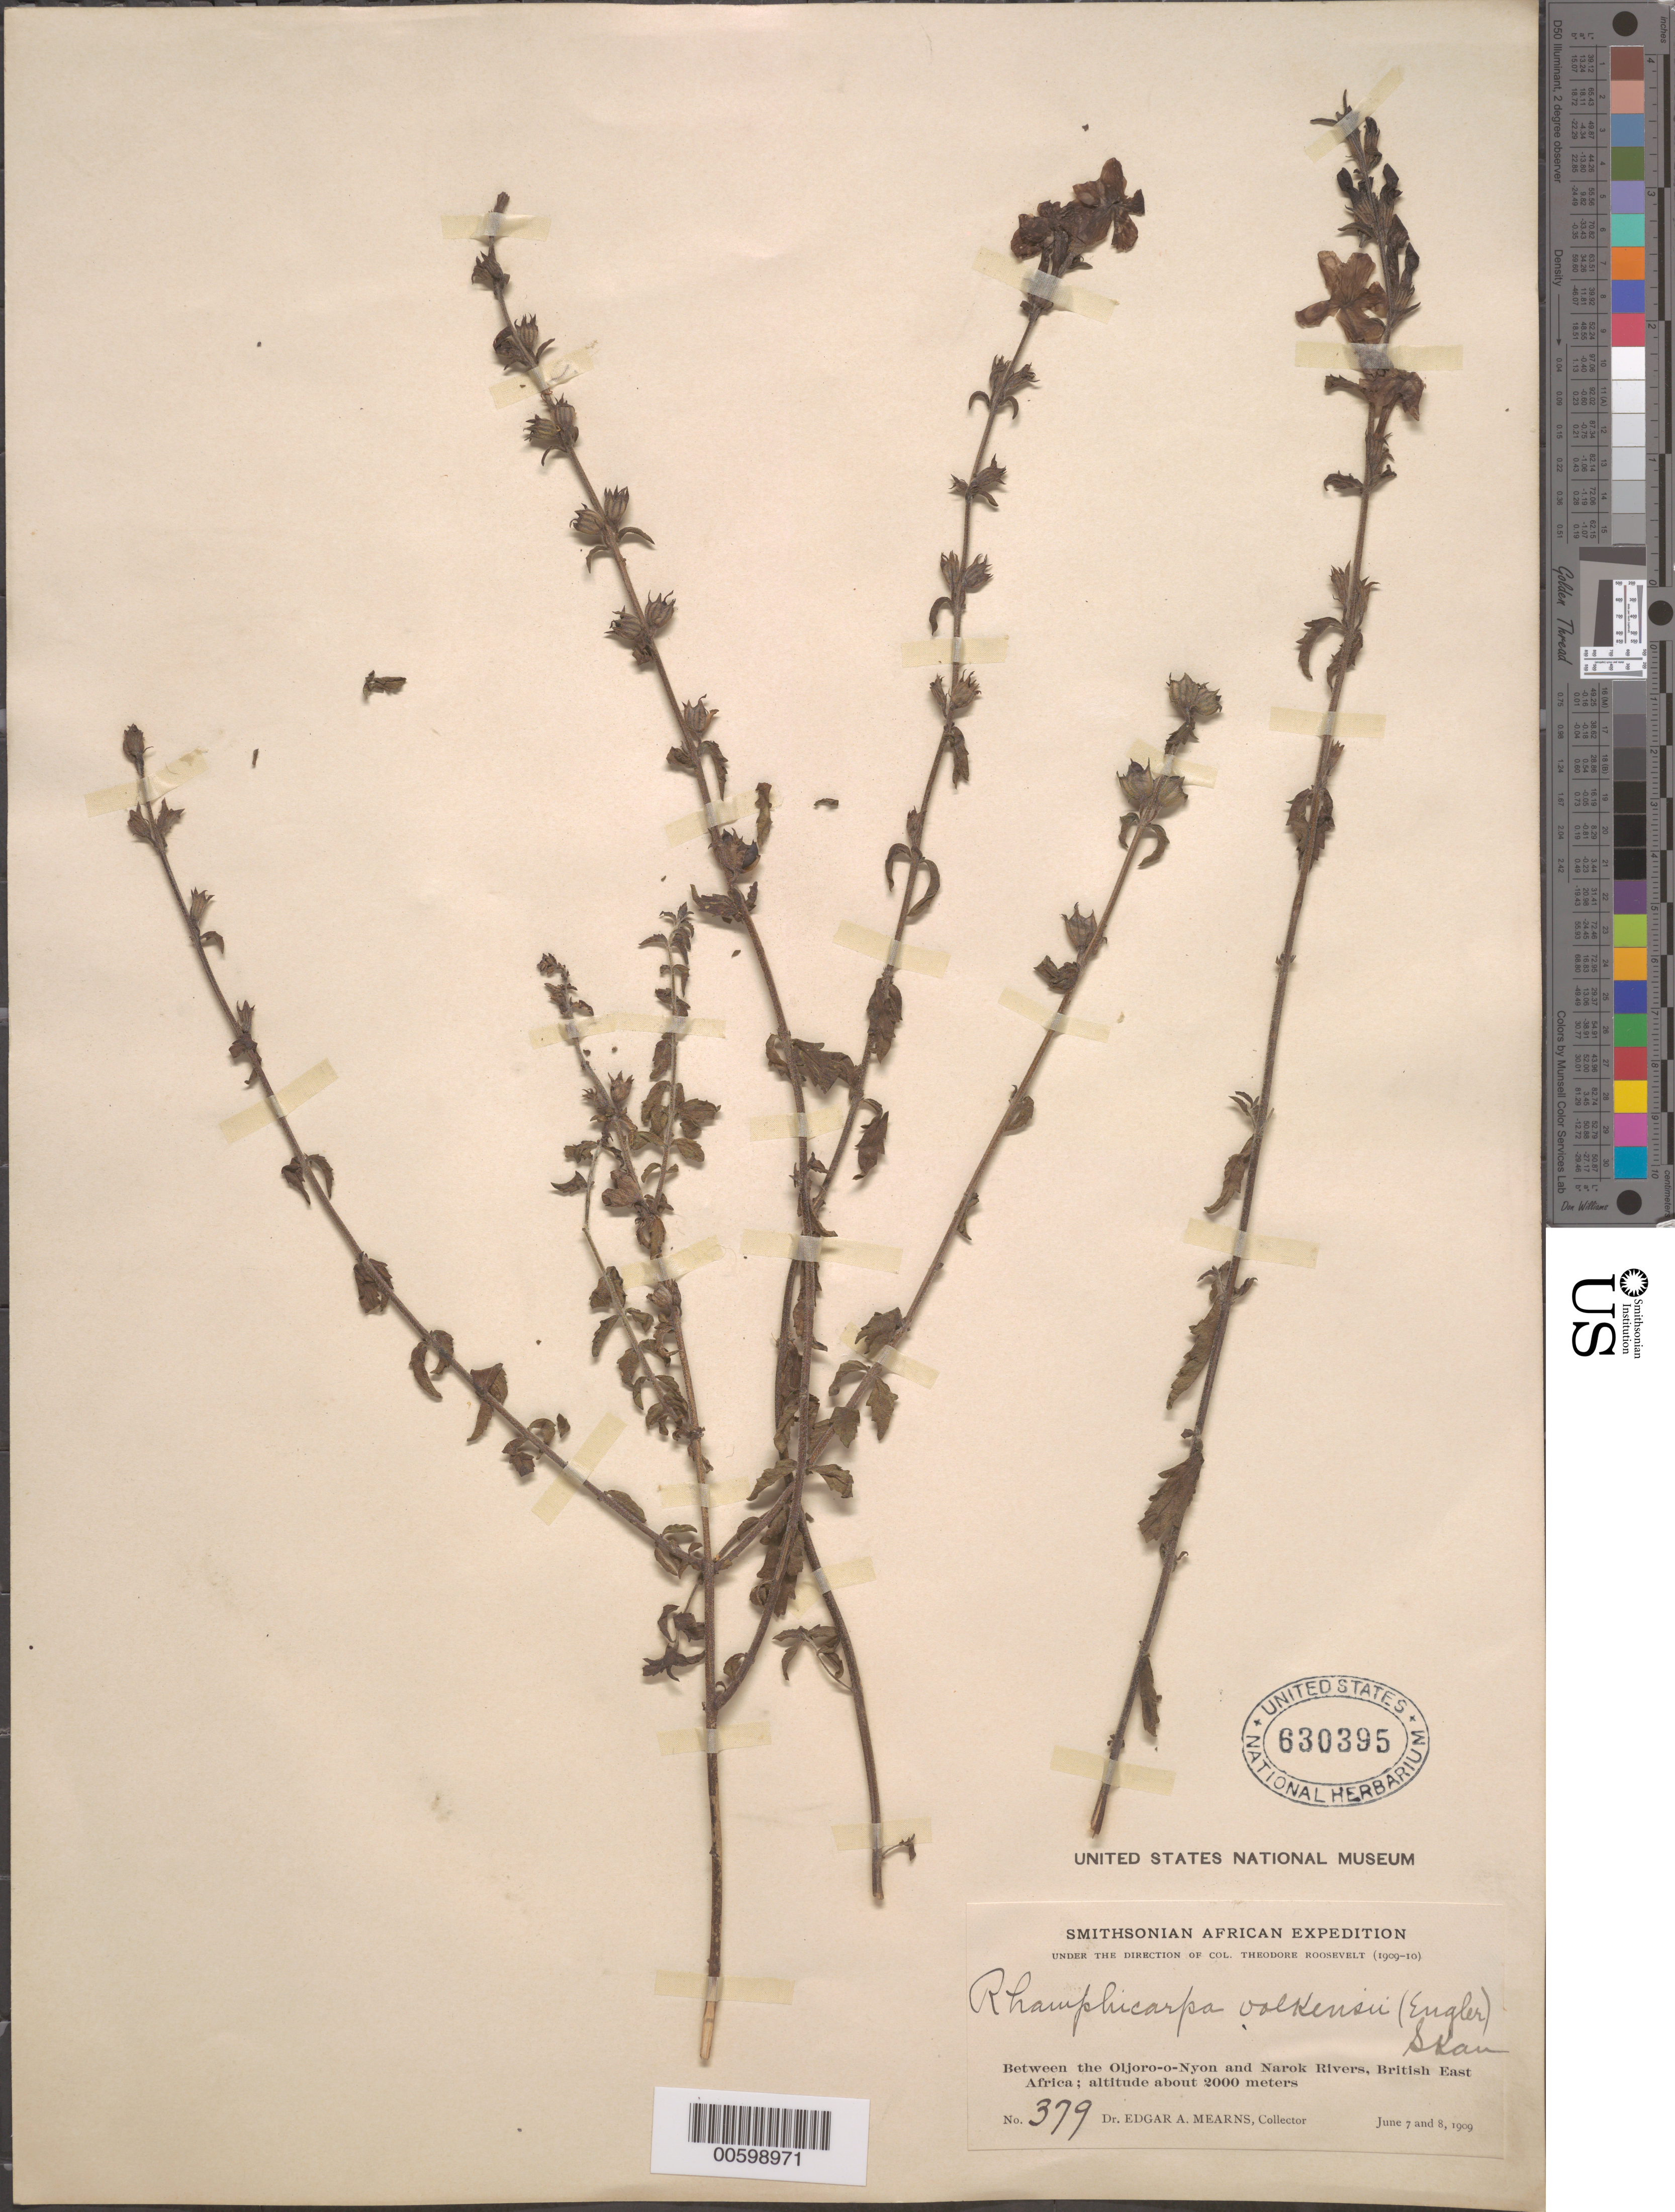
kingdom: Plantae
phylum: Tracheophyta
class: Magnoliopsida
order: Lamiales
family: Orobanchaceae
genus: Rhamphicarpa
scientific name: Rhamphicarpa volkensii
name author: (Engl.) Skan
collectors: E. A. Mearns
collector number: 379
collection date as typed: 07 Jun 1909 to 08 Jun 1909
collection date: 1909-06-07/1909-06-08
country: Kenya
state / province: Nakuru / Narok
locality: Between the Oljoro-O-Nyon and Narok rivers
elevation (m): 2000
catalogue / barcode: US 630395